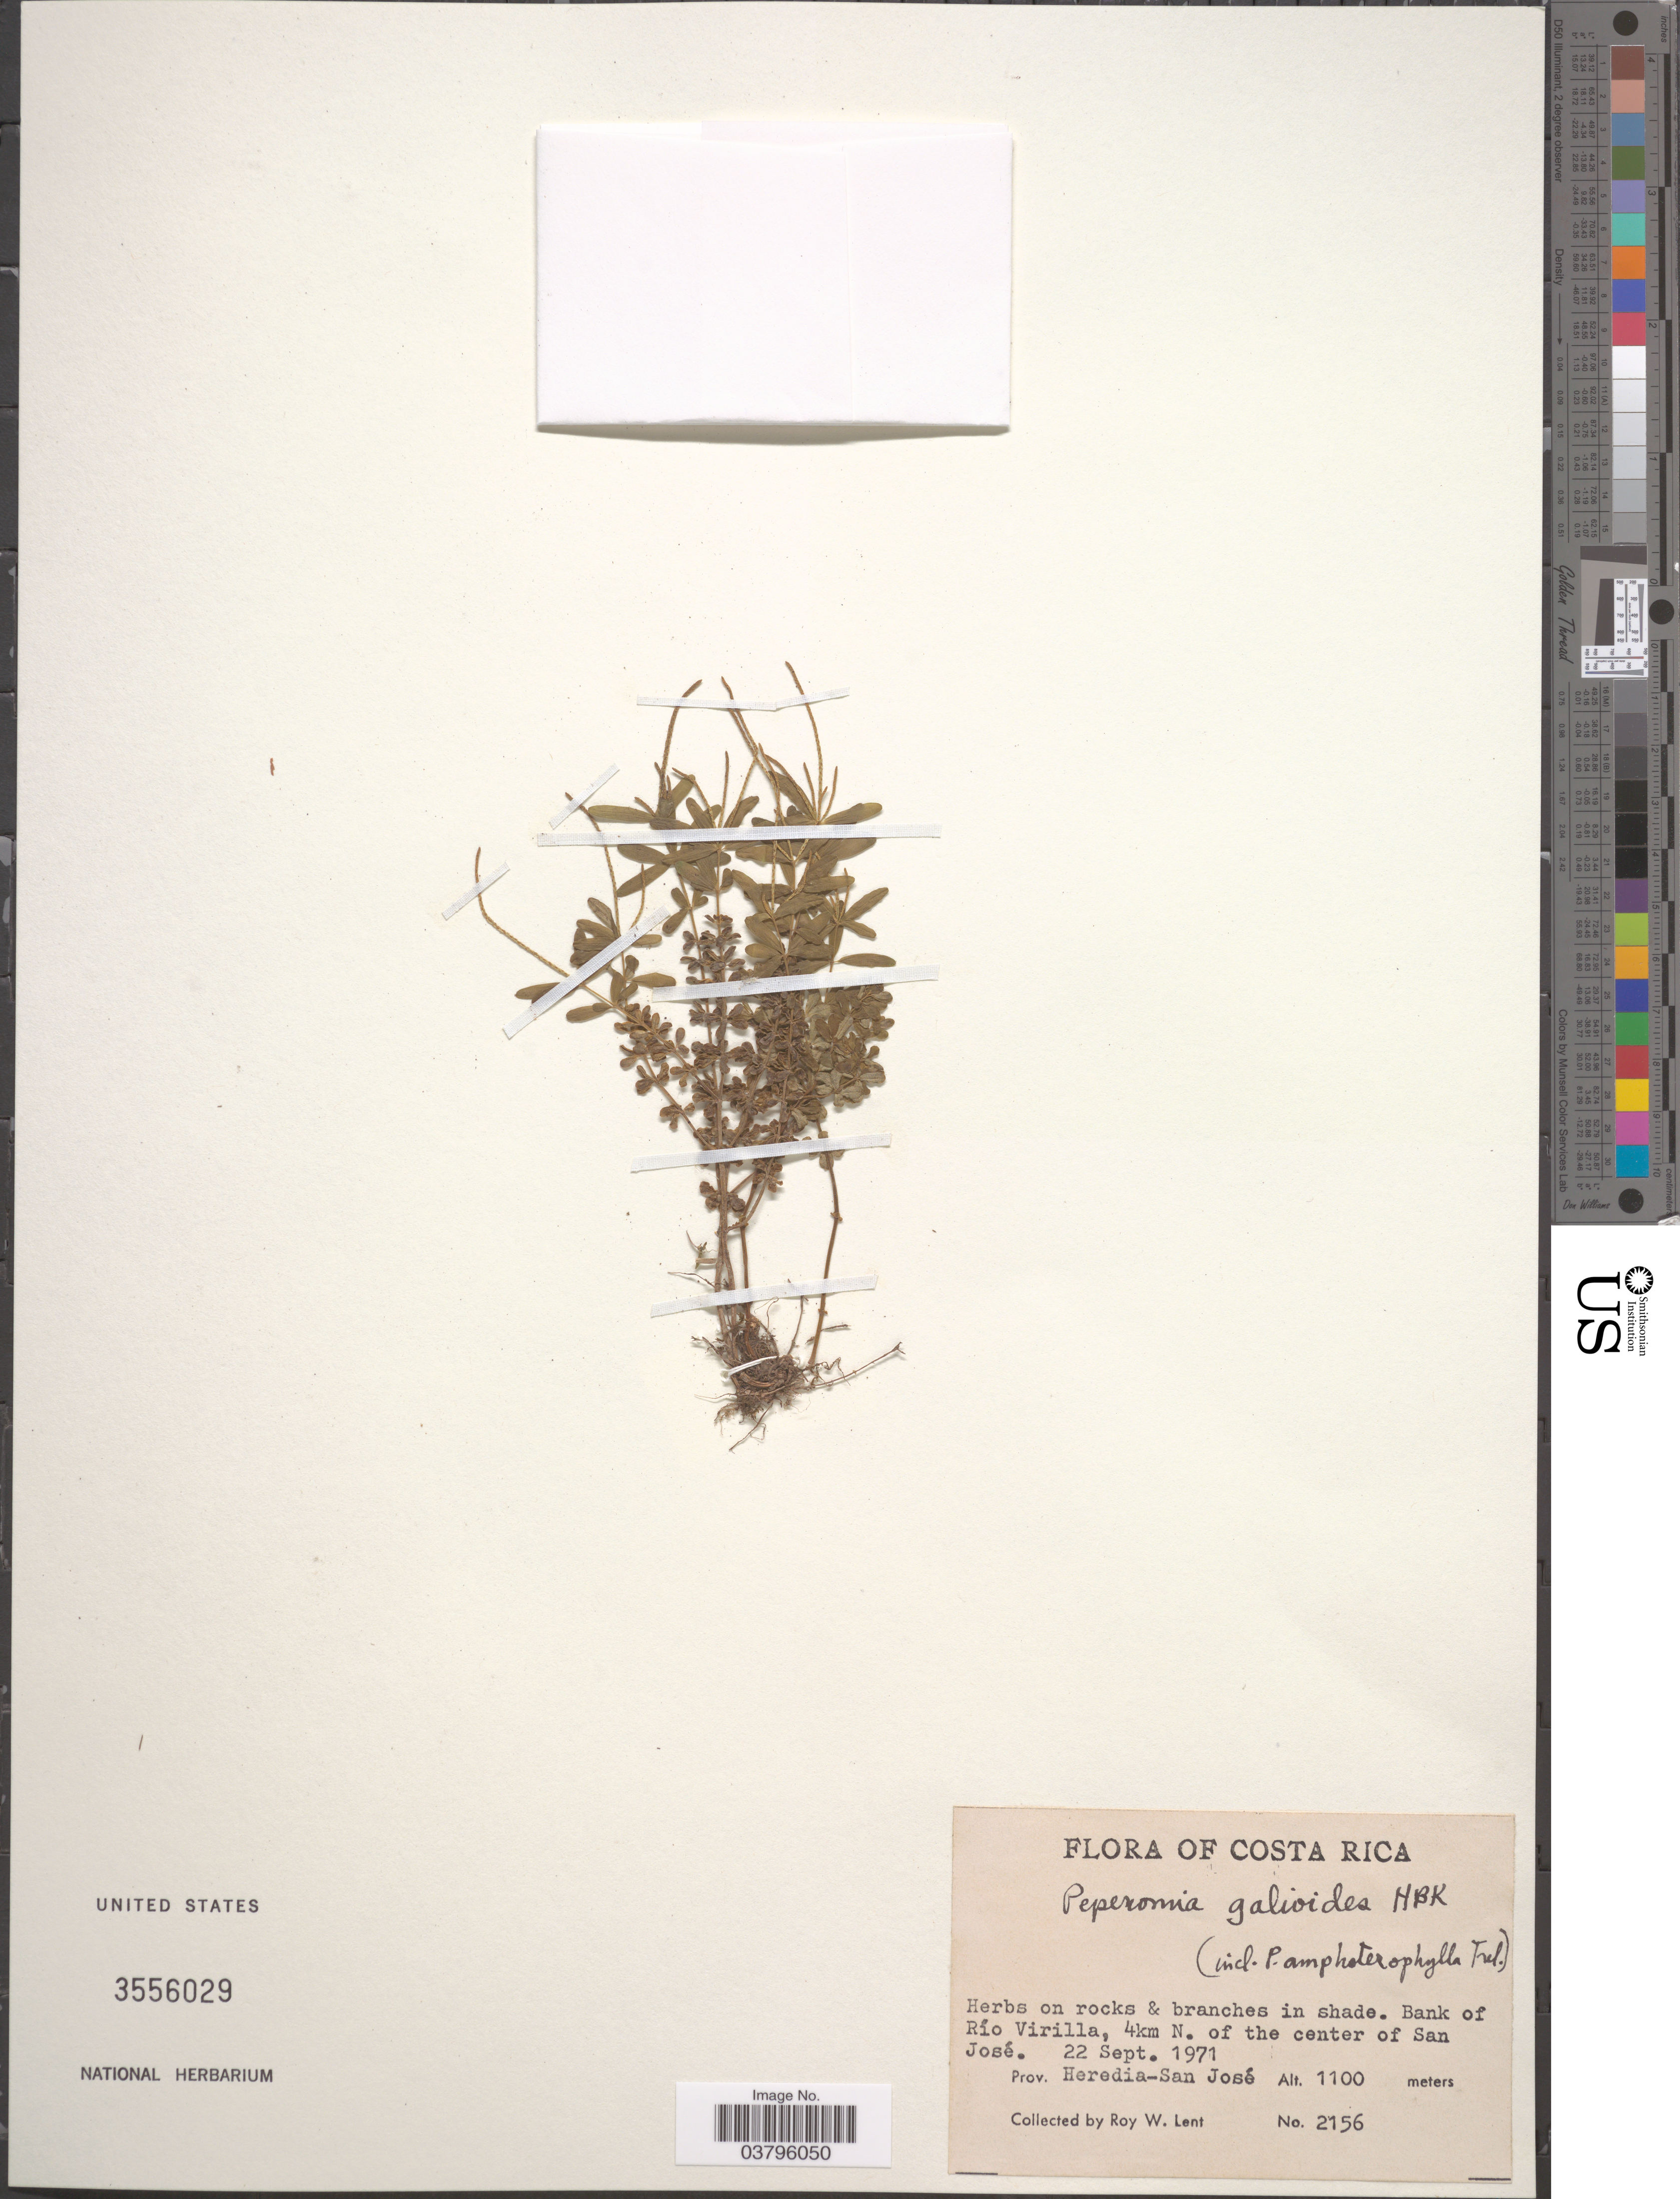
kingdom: Plantae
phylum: Tracheophyta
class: Magnoliopsida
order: Piperales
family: Piperaceae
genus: Peperomia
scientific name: Peperomia galioides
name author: Kunth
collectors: R. W. Lent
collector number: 2156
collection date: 1971-09-22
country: Costa Rica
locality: Bank of Río Virilla, 4km N. of the center of San José. Prov. Heredia-San José.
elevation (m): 1100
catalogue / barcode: US 3556029